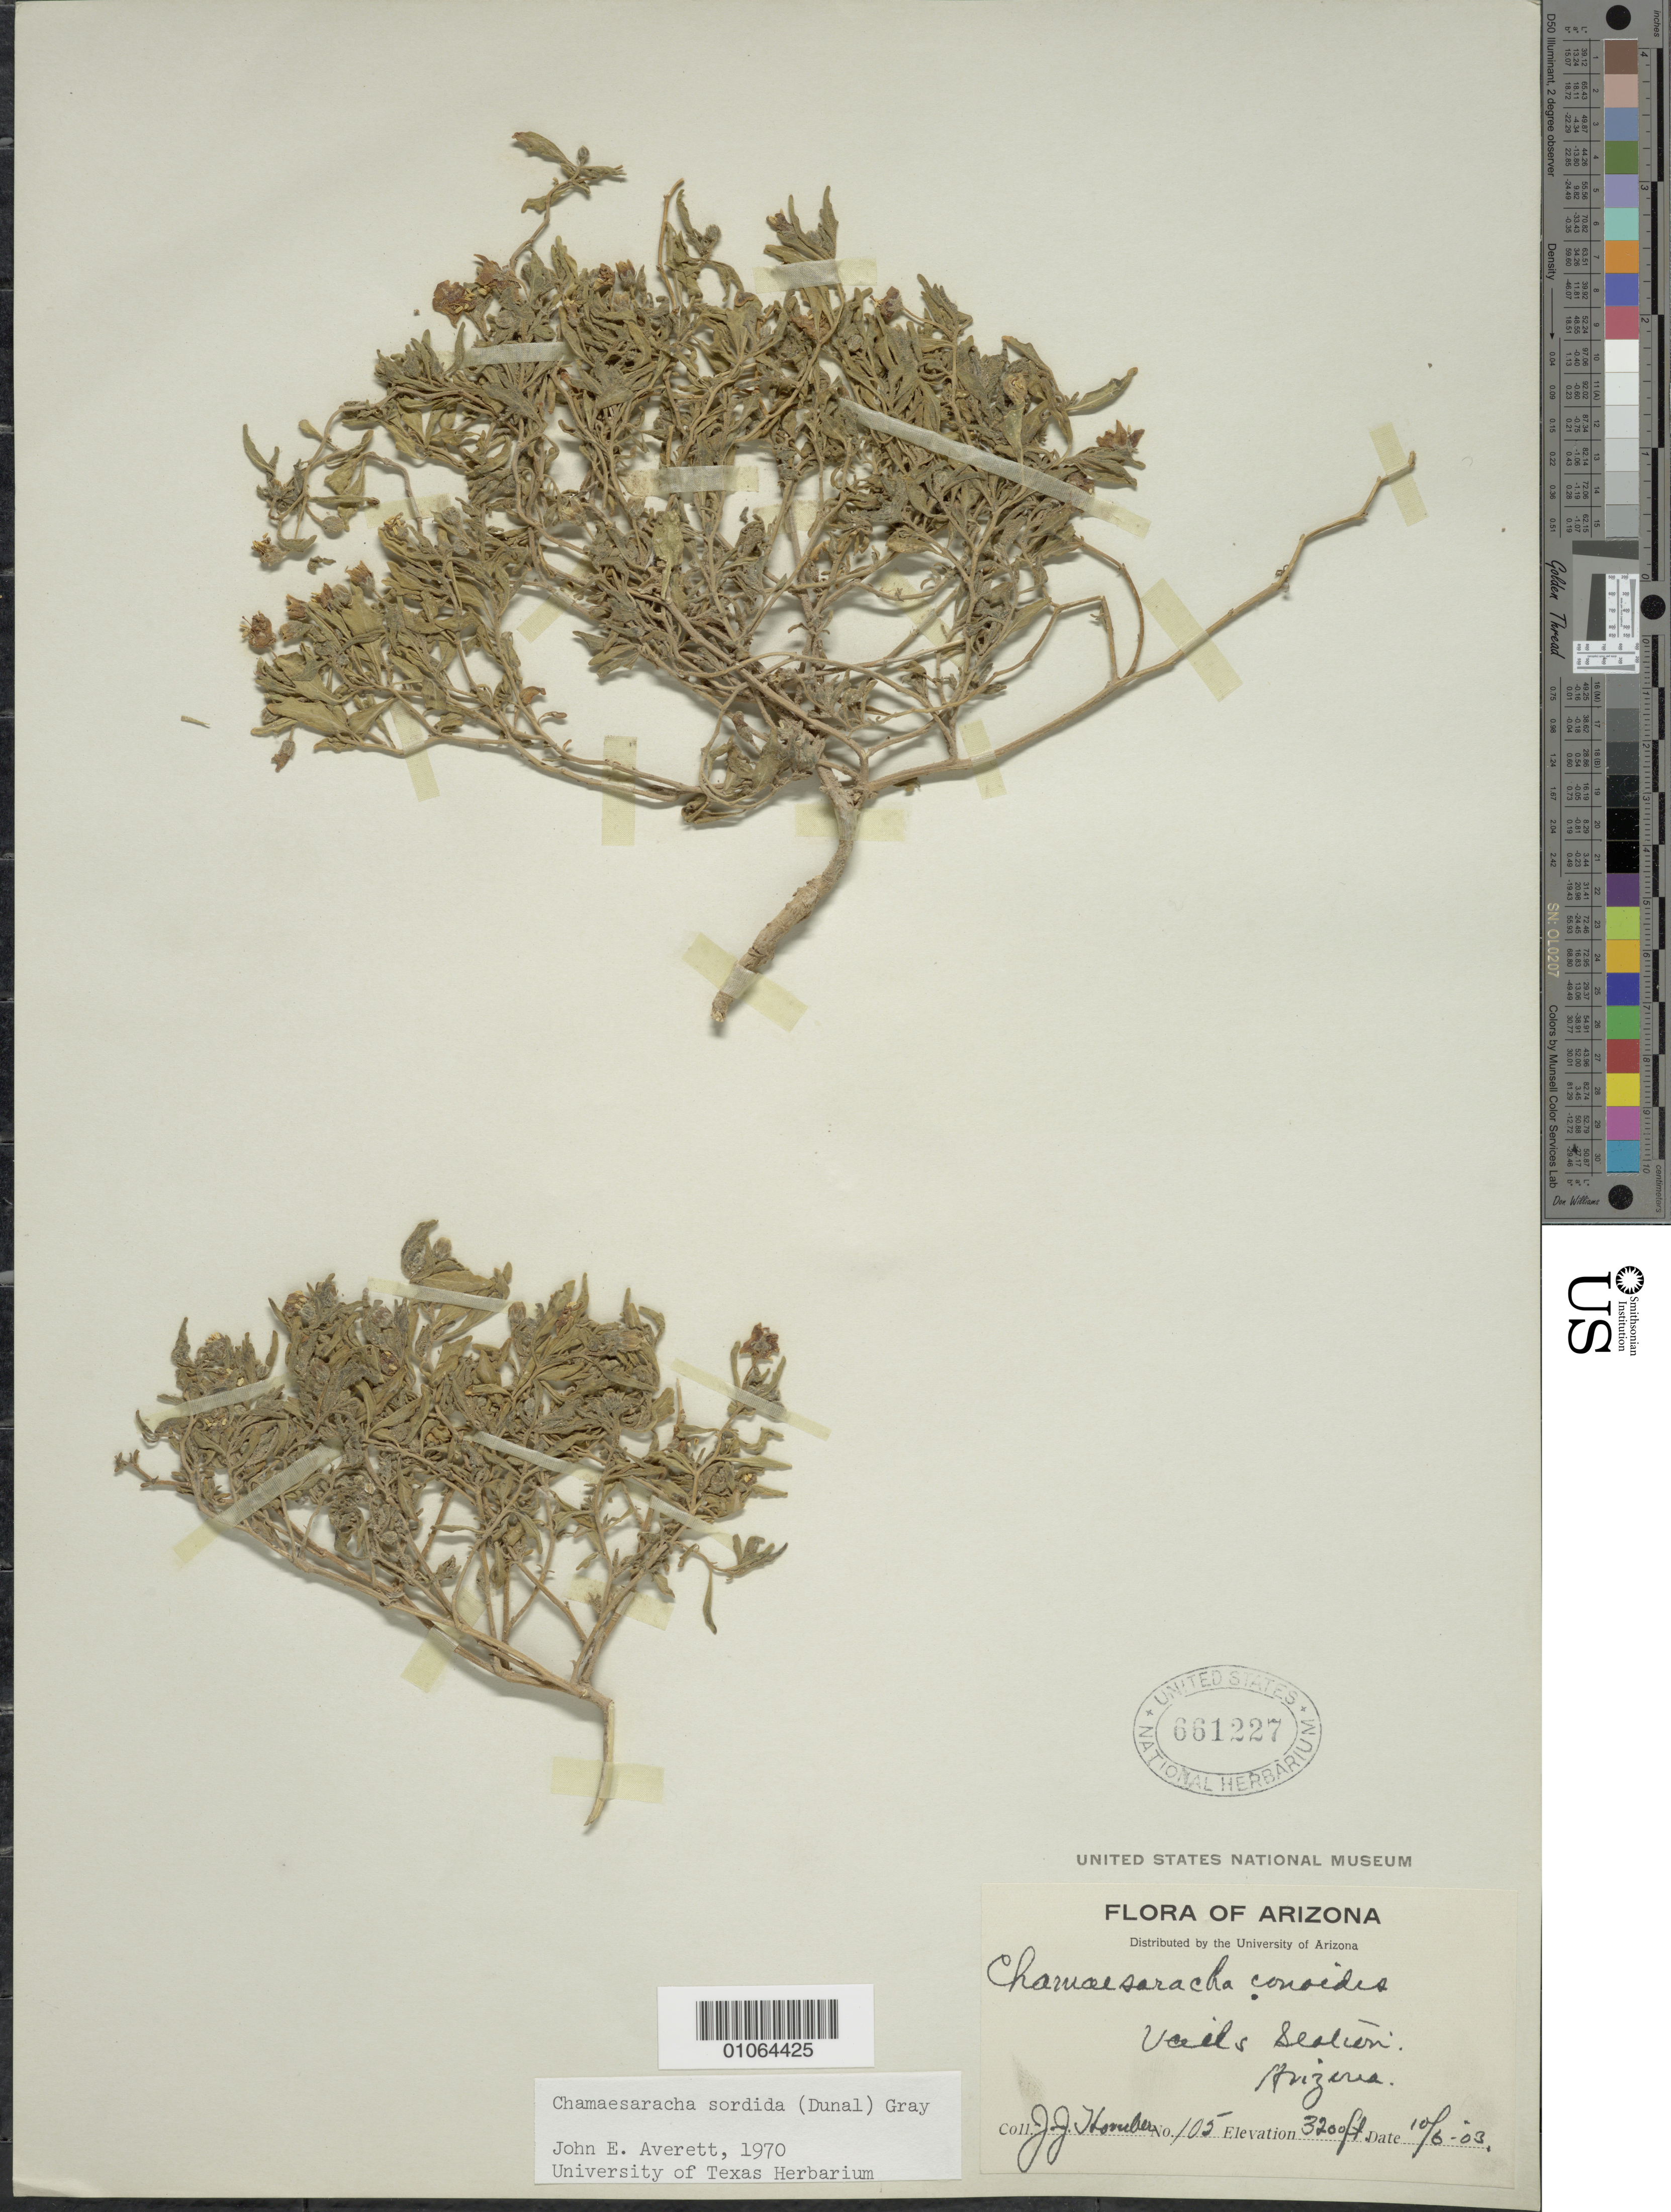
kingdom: Plantae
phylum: Tracheophyta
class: Magnoliopsida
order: Solanales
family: Solanaceae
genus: Chamaesaracha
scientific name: Chamaesaracha sordida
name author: (Dunal) S.F. Gray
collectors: J. Thornber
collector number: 105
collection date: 1903-06-10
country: United States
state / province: Arizona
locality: Vails section.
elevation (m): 975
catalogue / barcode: US 661227